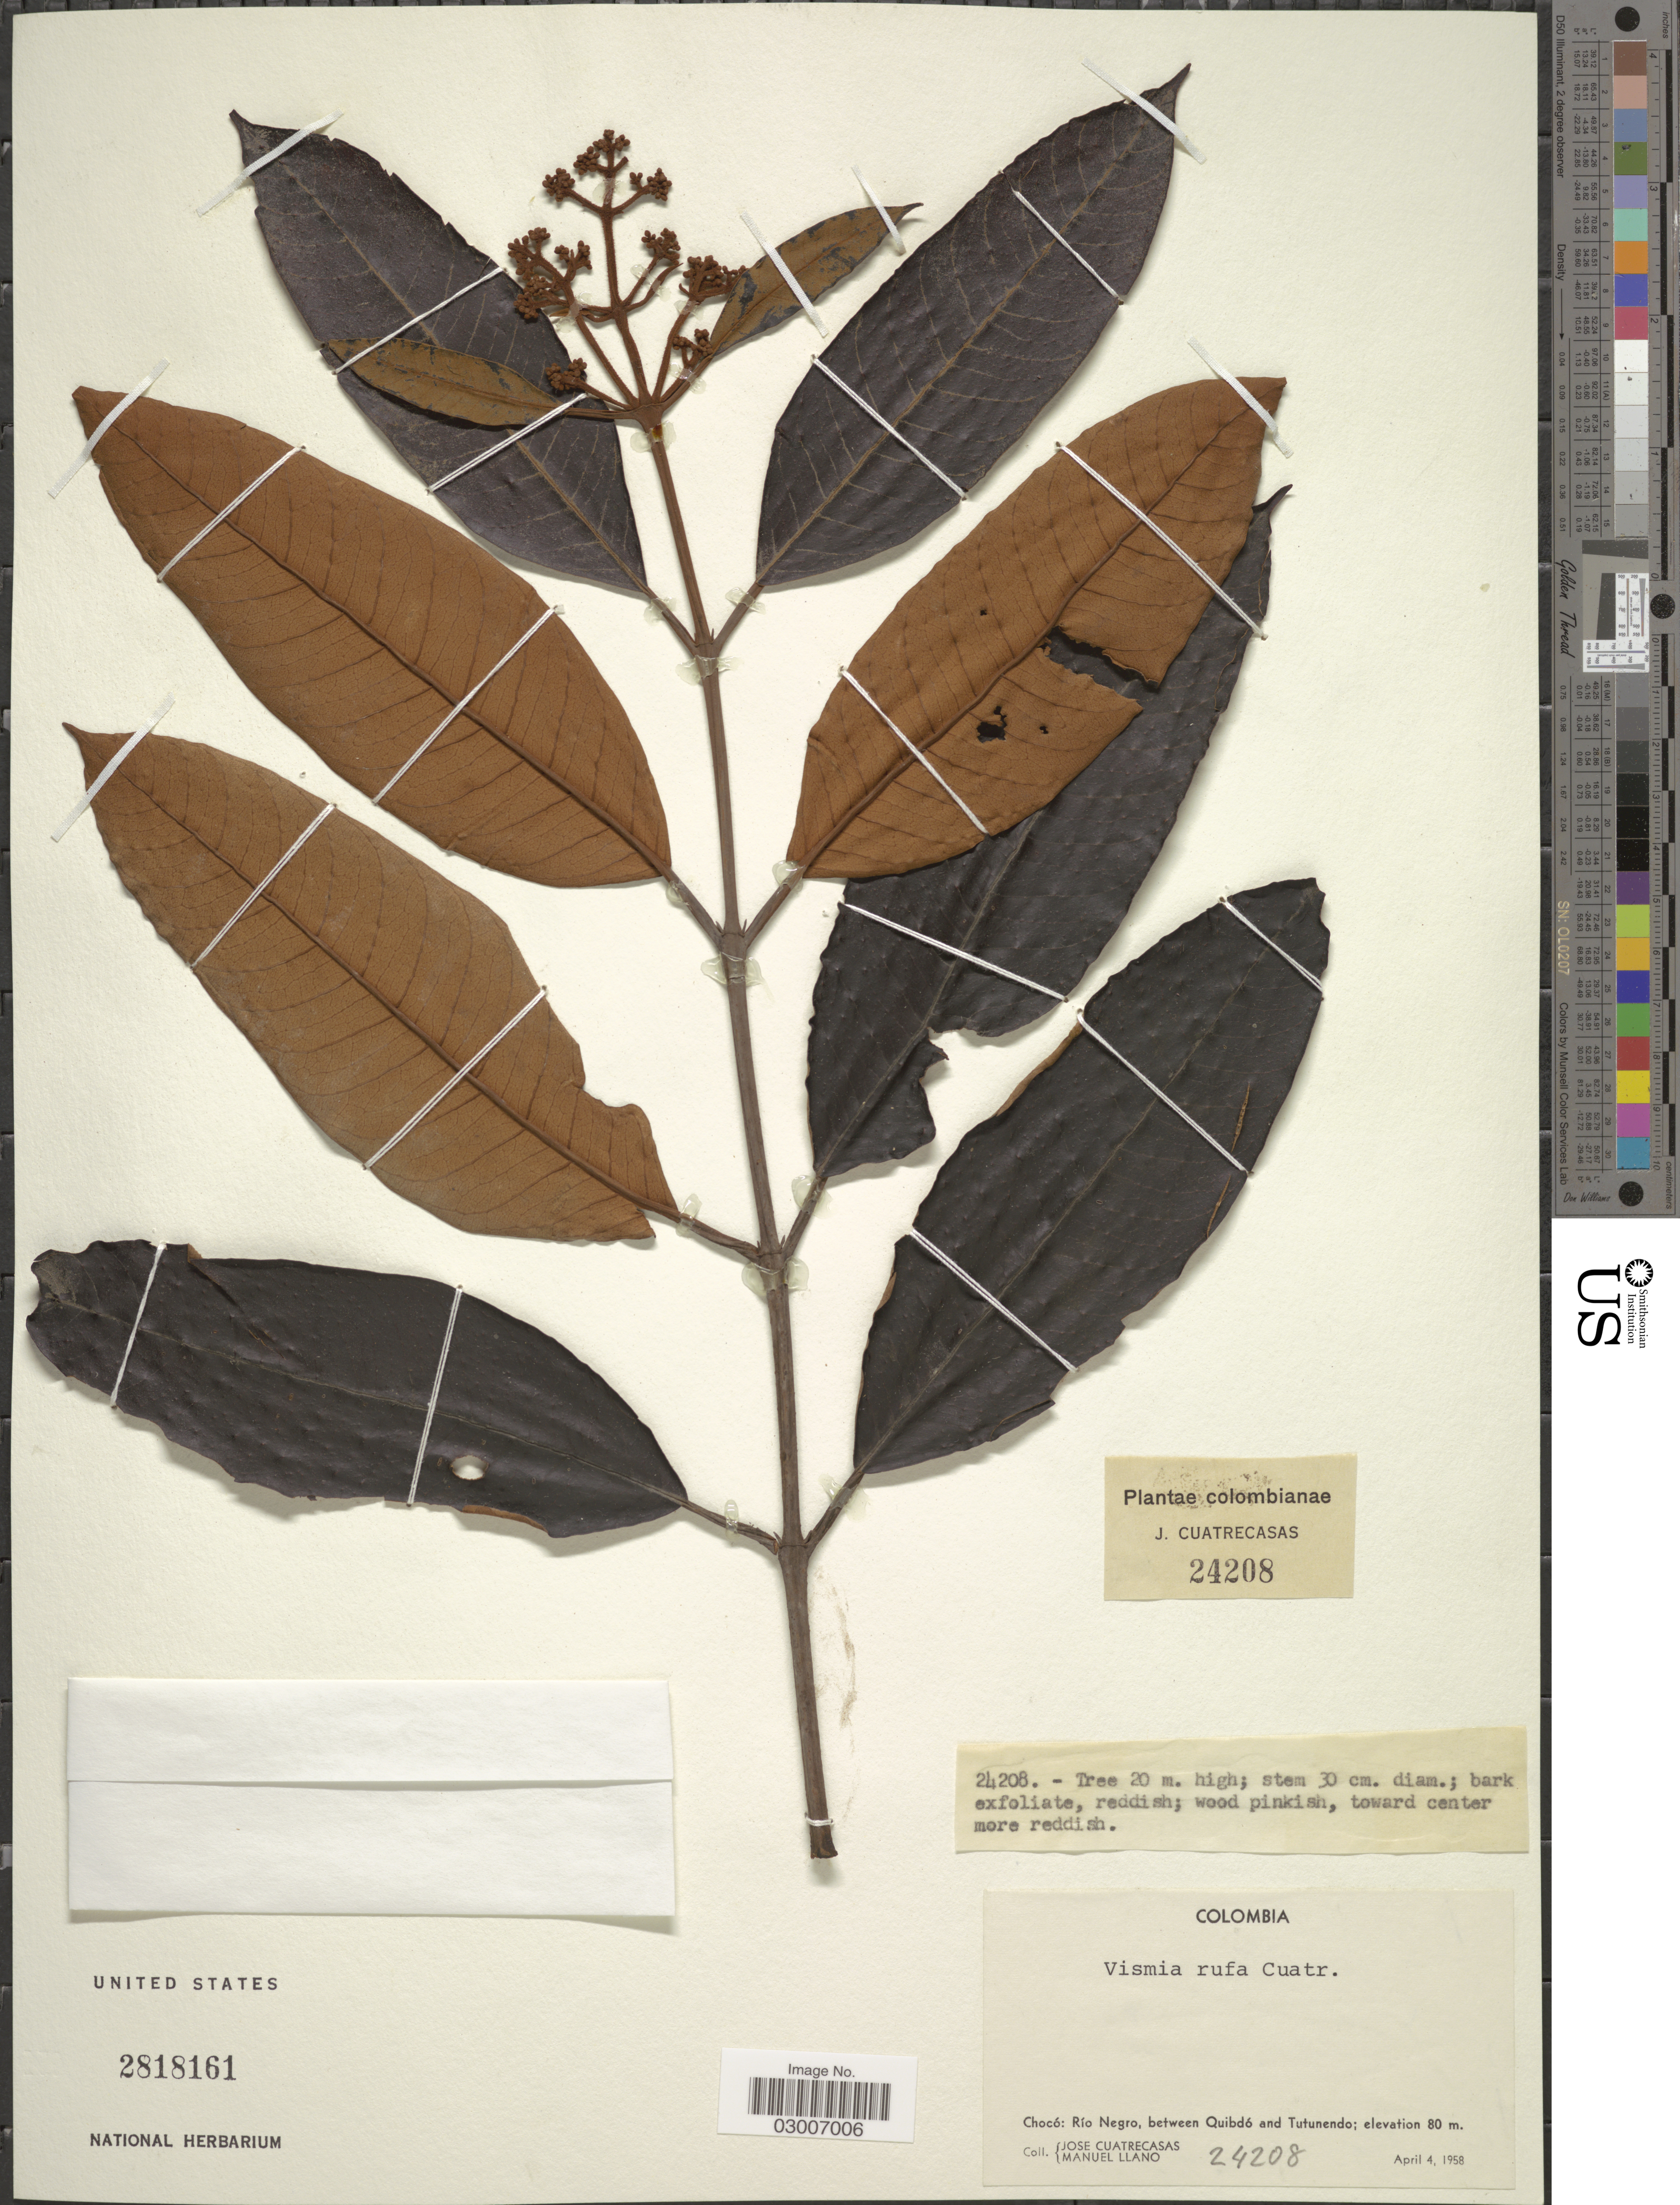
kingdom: Plantae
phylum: Tracheophyta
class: Magnoliopsida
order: Malpighiales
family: Hypericaceae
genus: Vismia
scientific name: Vismia rufa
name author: Cuatrec.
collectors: J. Cuatrecasas & M. Llano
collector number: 24208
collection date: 1958-04-04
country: Colombia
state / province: Chocó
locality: Chocó: Río Negro, between Quibdó and Tutunendo.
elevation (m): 80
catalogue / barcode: US 2818161